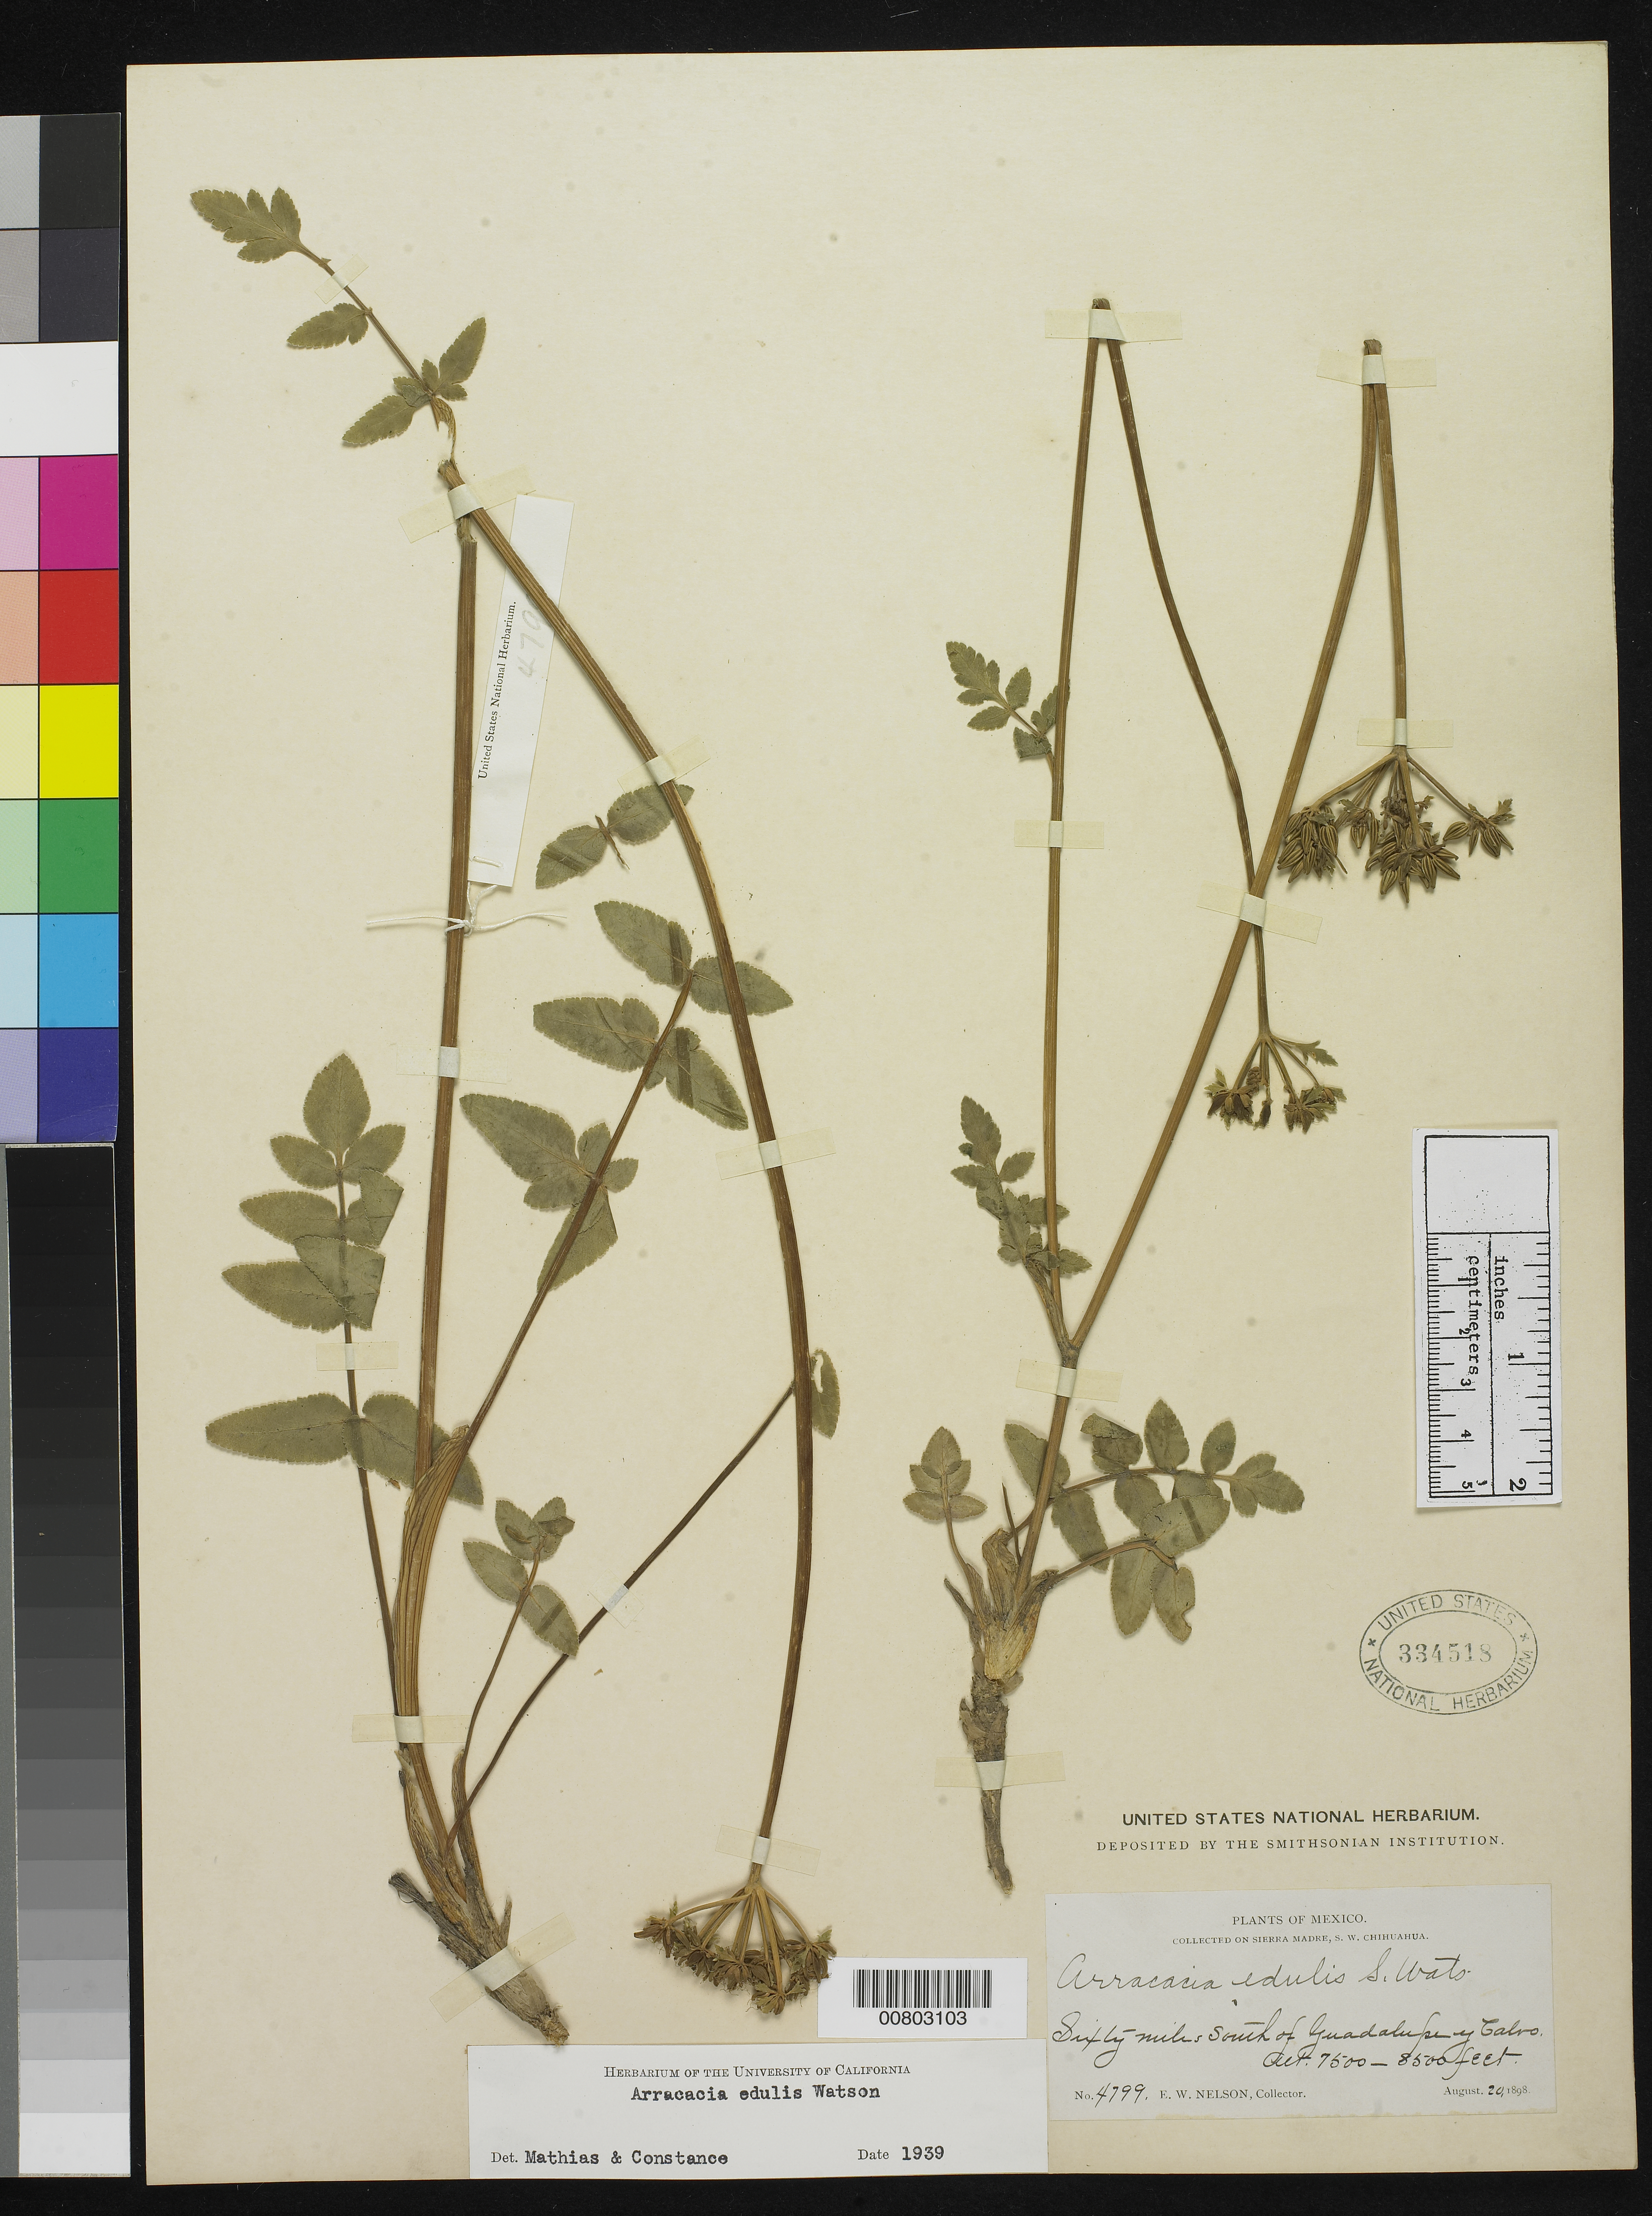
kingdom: Plantae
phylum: Tracheophyta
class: Magnoliopsida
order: Apiales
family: Apiaceae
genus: Arracacia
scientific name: Arracacia edulis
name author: S. Watson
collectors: E. W. Nelson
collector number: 4799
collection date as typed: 20 Aug 1898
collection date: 1898-08-20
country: Mexico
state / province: Chihuahua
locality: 60 miles south of Guadalupe y Calvo, Chihuahua.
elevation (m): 2286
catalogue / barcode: US 334518